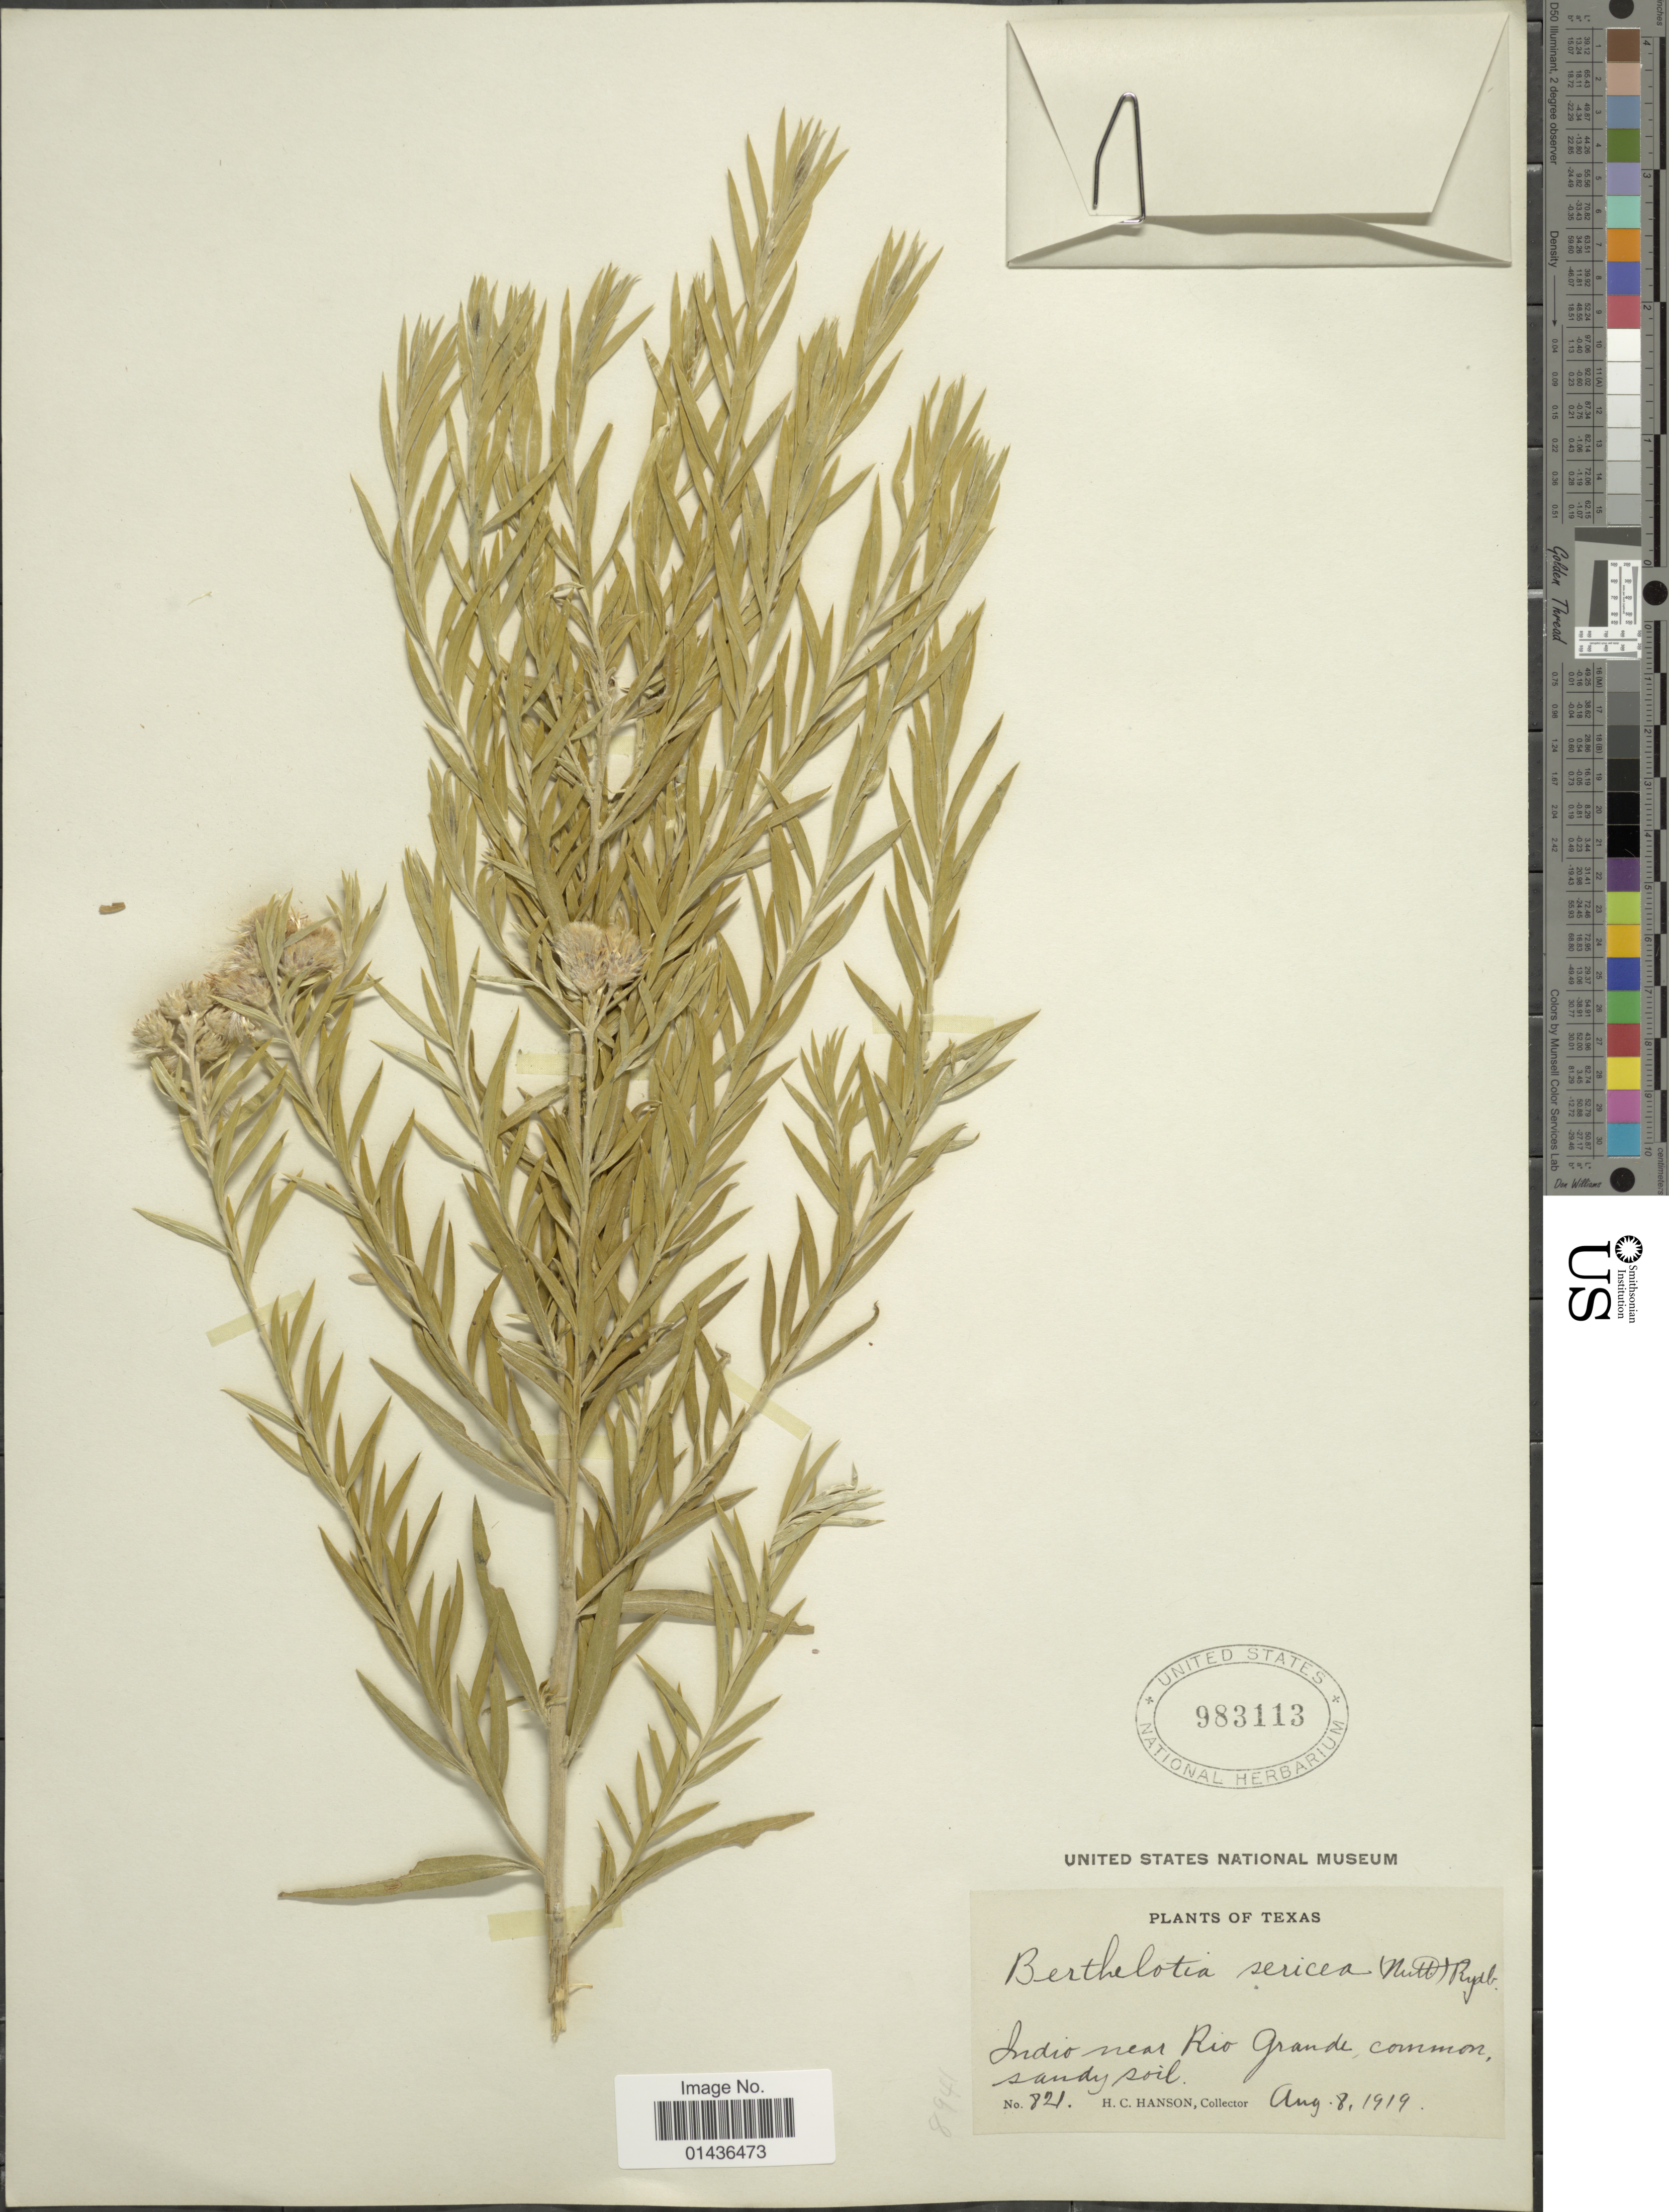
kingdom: Plantae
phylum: Tracheophyta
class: Magnoliopsida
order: Asterales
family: Asteraceae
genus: Pluchea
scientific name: Pluchea sericea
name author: (Nutt.) Coville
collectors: H. Hanson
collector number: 821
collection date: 1919-08-08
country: United States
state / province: Texas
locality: Indio near Rio Grande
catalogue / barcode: US 983113